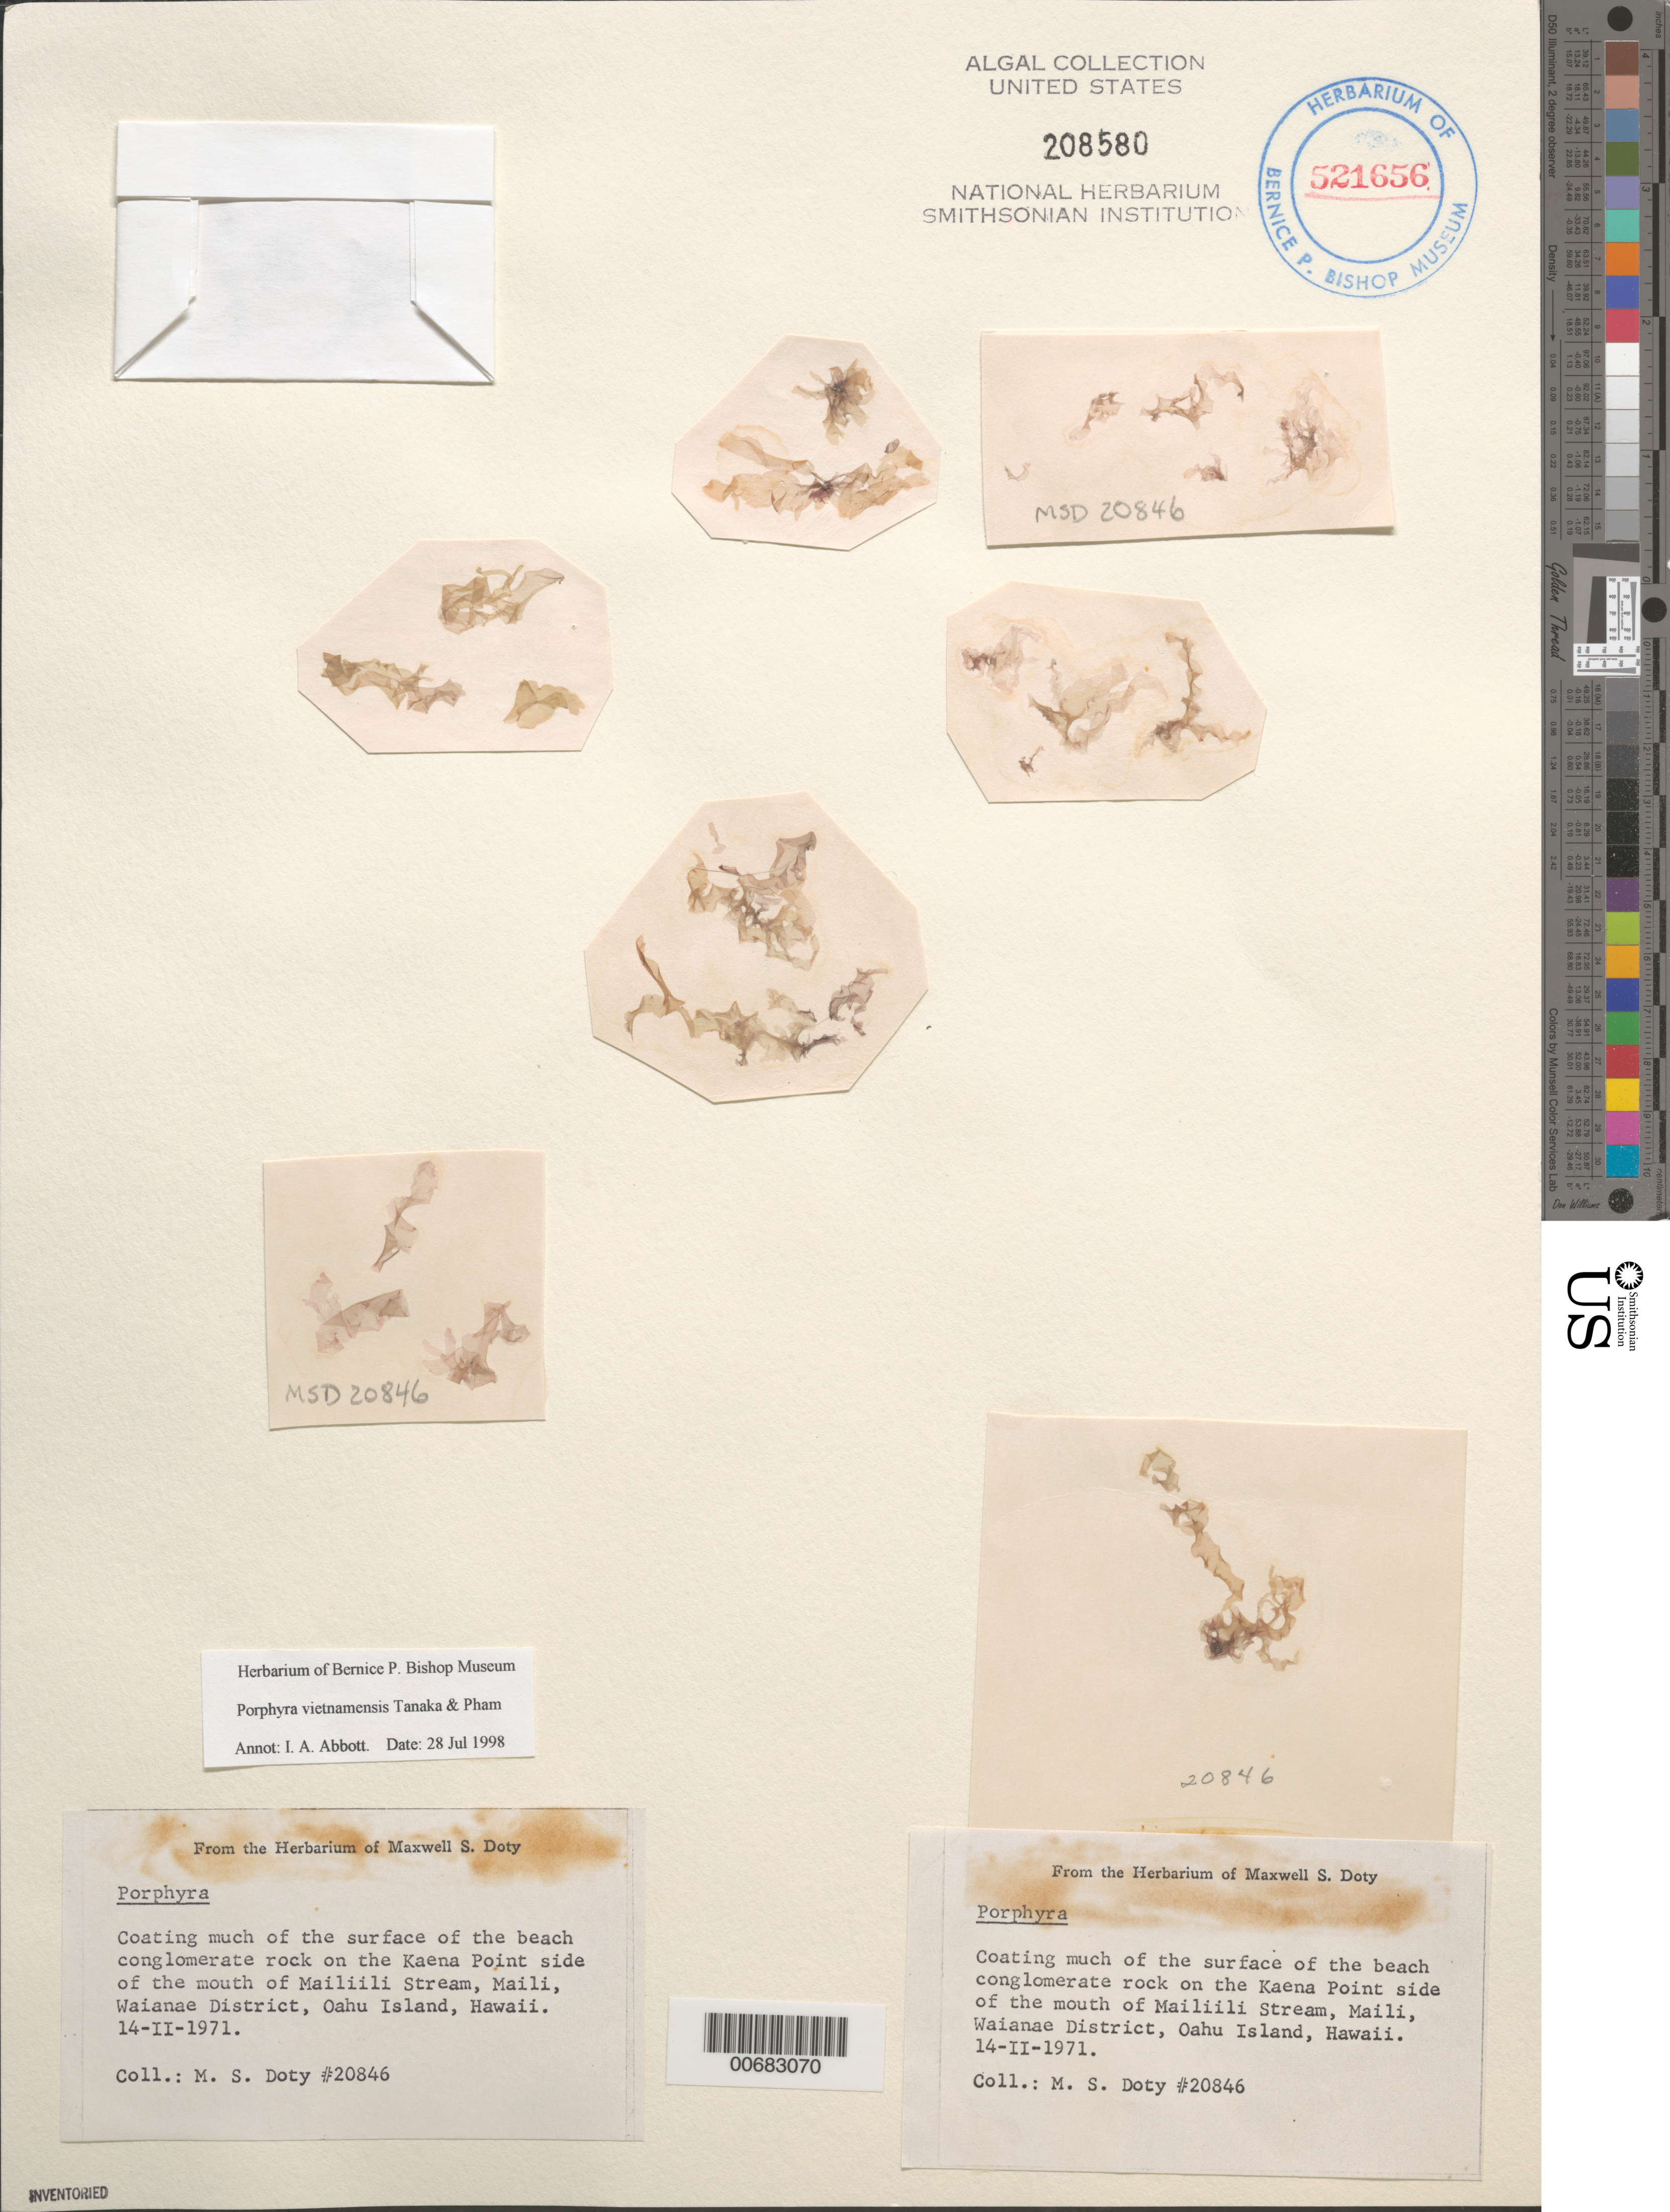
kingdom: Plantae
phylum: Rhodophyta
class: Bangiophyceae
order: Bangiales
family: Bangiaceae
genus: Porphyra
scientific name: Porphyra vietnamensis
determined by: Abbott, Isabella A.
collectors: M. S. Doty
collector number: MSD 20846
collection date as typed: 14 Feb 1971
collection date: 1971-02-14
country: United States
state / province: Hawaii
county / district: Honolulu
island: Oahu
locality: Kaena Point side of Mailiili Stream mouth, Maili, Waianae District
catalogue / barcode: US 208580